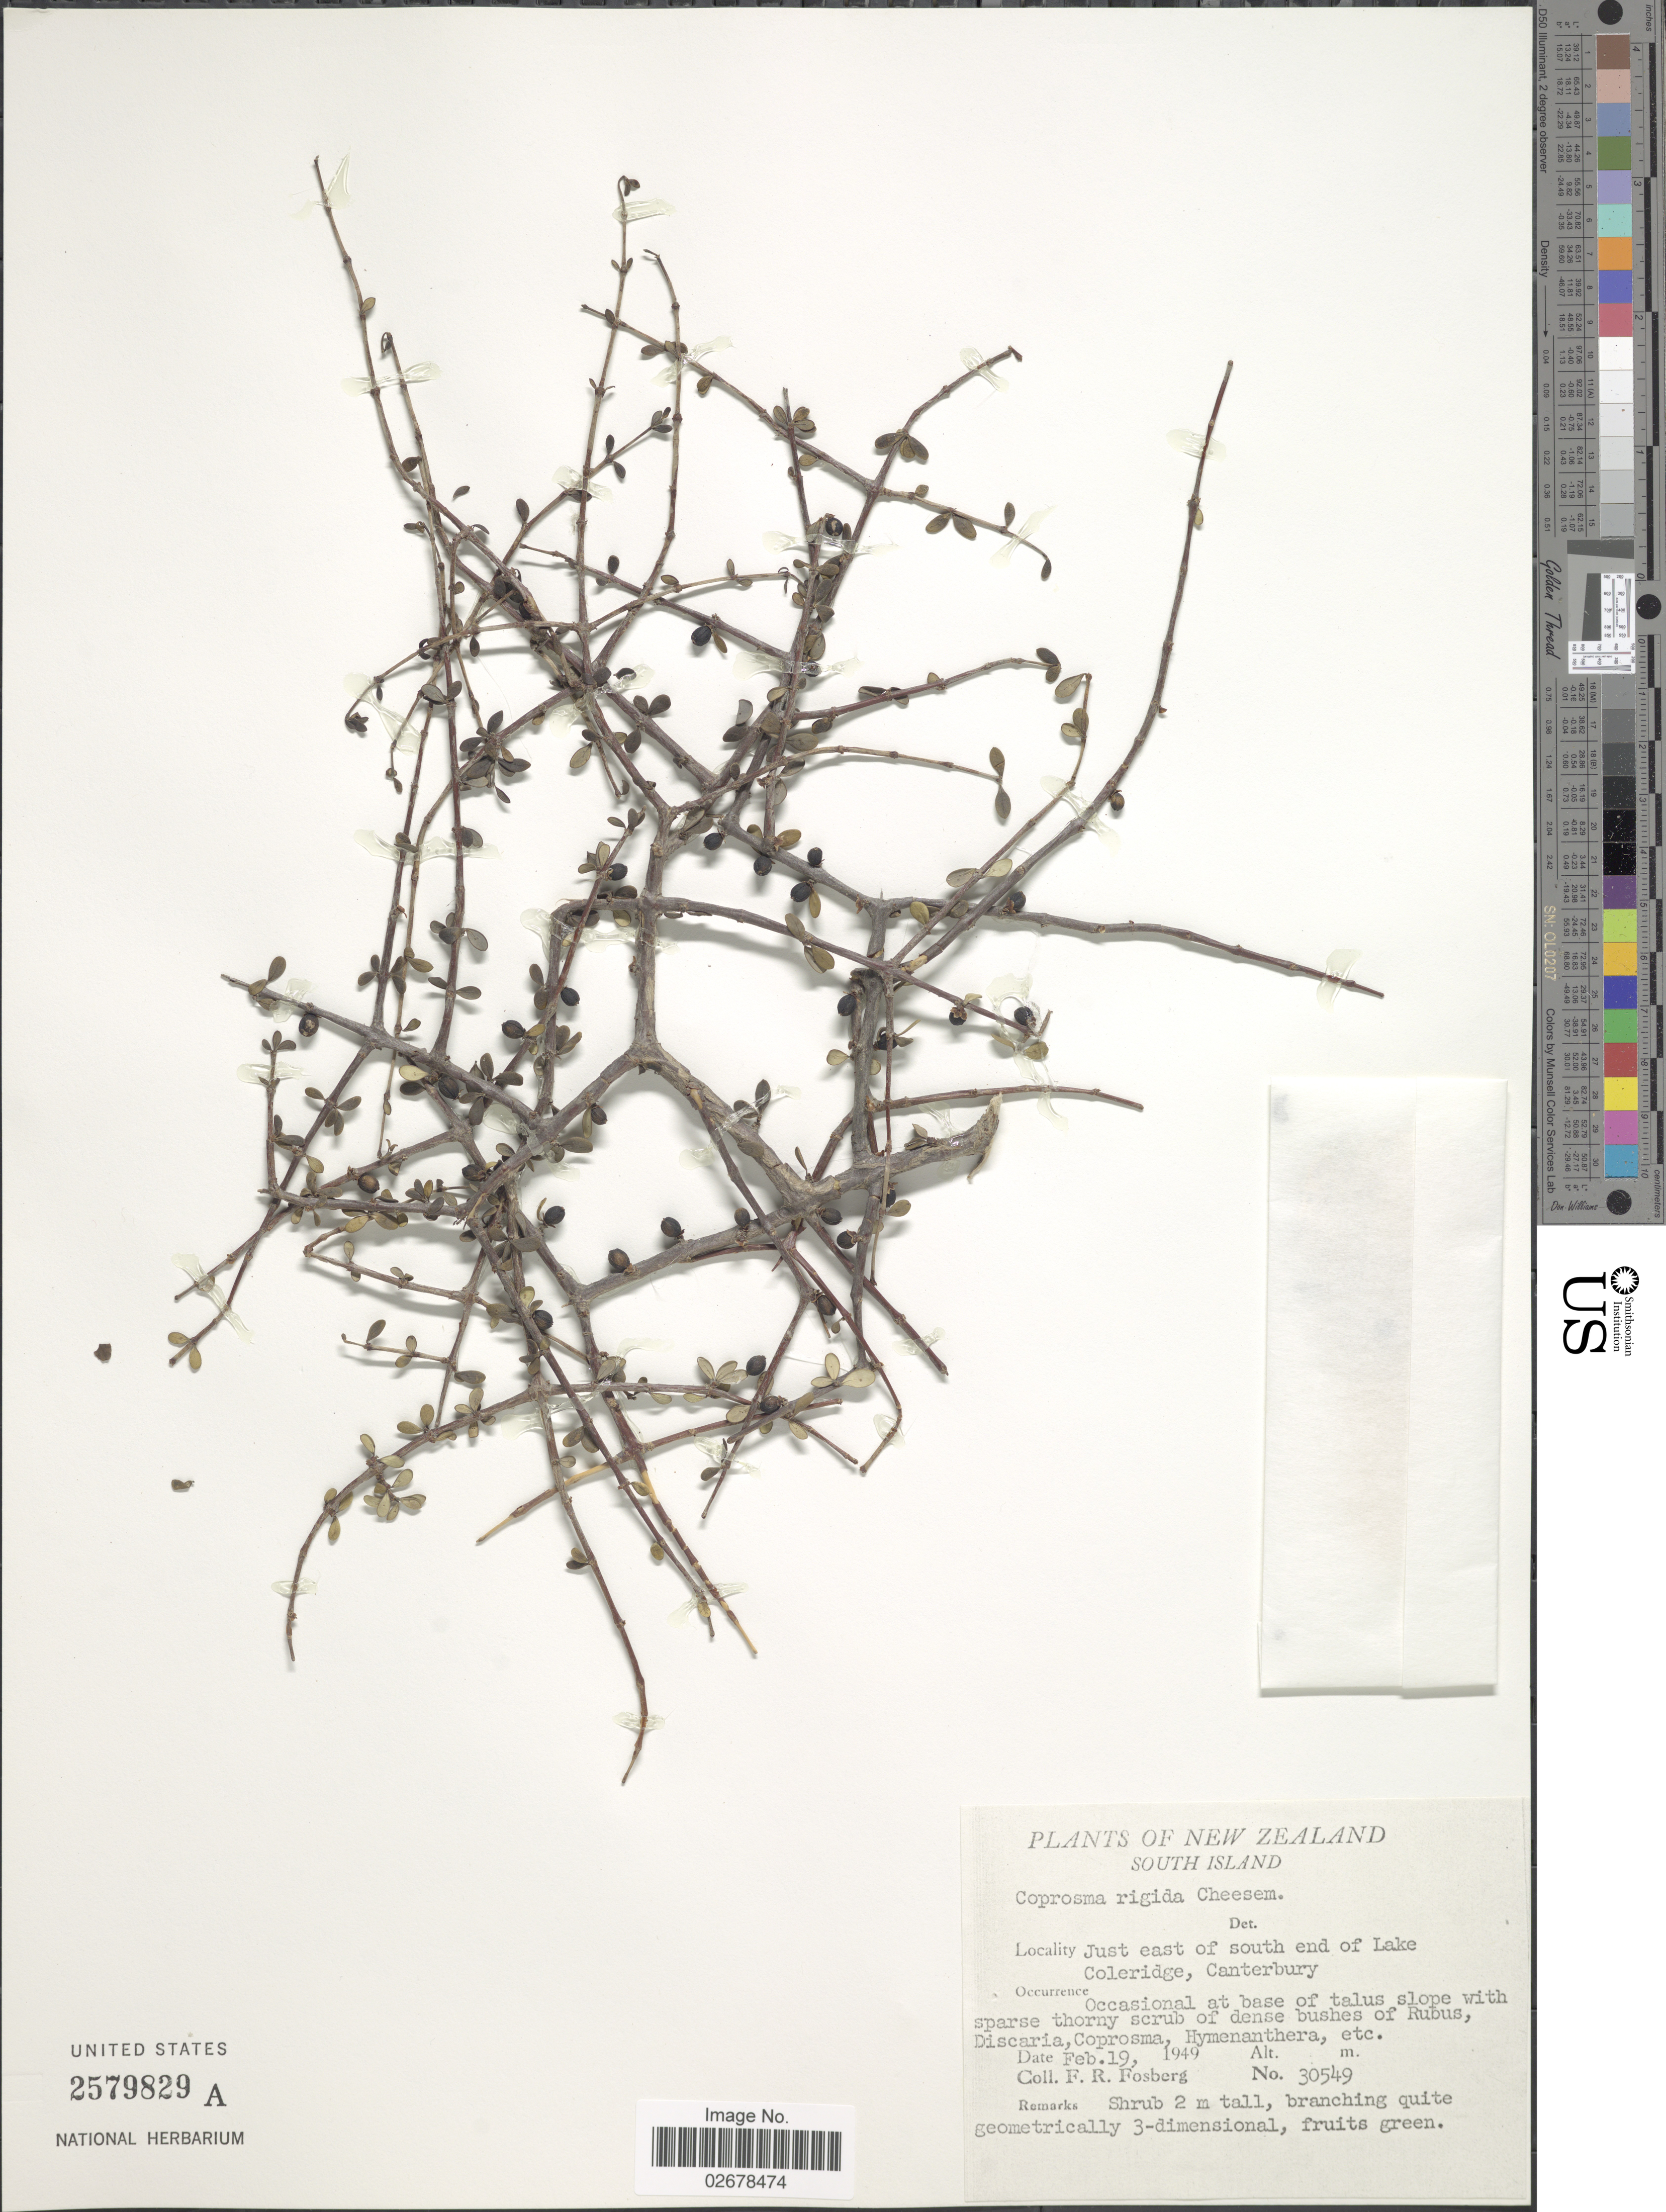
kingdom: Plantae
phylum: Tracheophyta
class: Magnoliopsida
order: Gentianales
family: Rubiaceae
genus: Coprosma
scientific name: Coprosma rigida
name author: Cheeseman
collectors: F. R. Fosberg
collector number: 30549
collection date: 1949-02-19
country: New Zealand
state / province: Canterbury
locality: South Island, just east of south end of Lake Coleridge, occasional at base of slope.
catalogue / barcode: US 2579829A